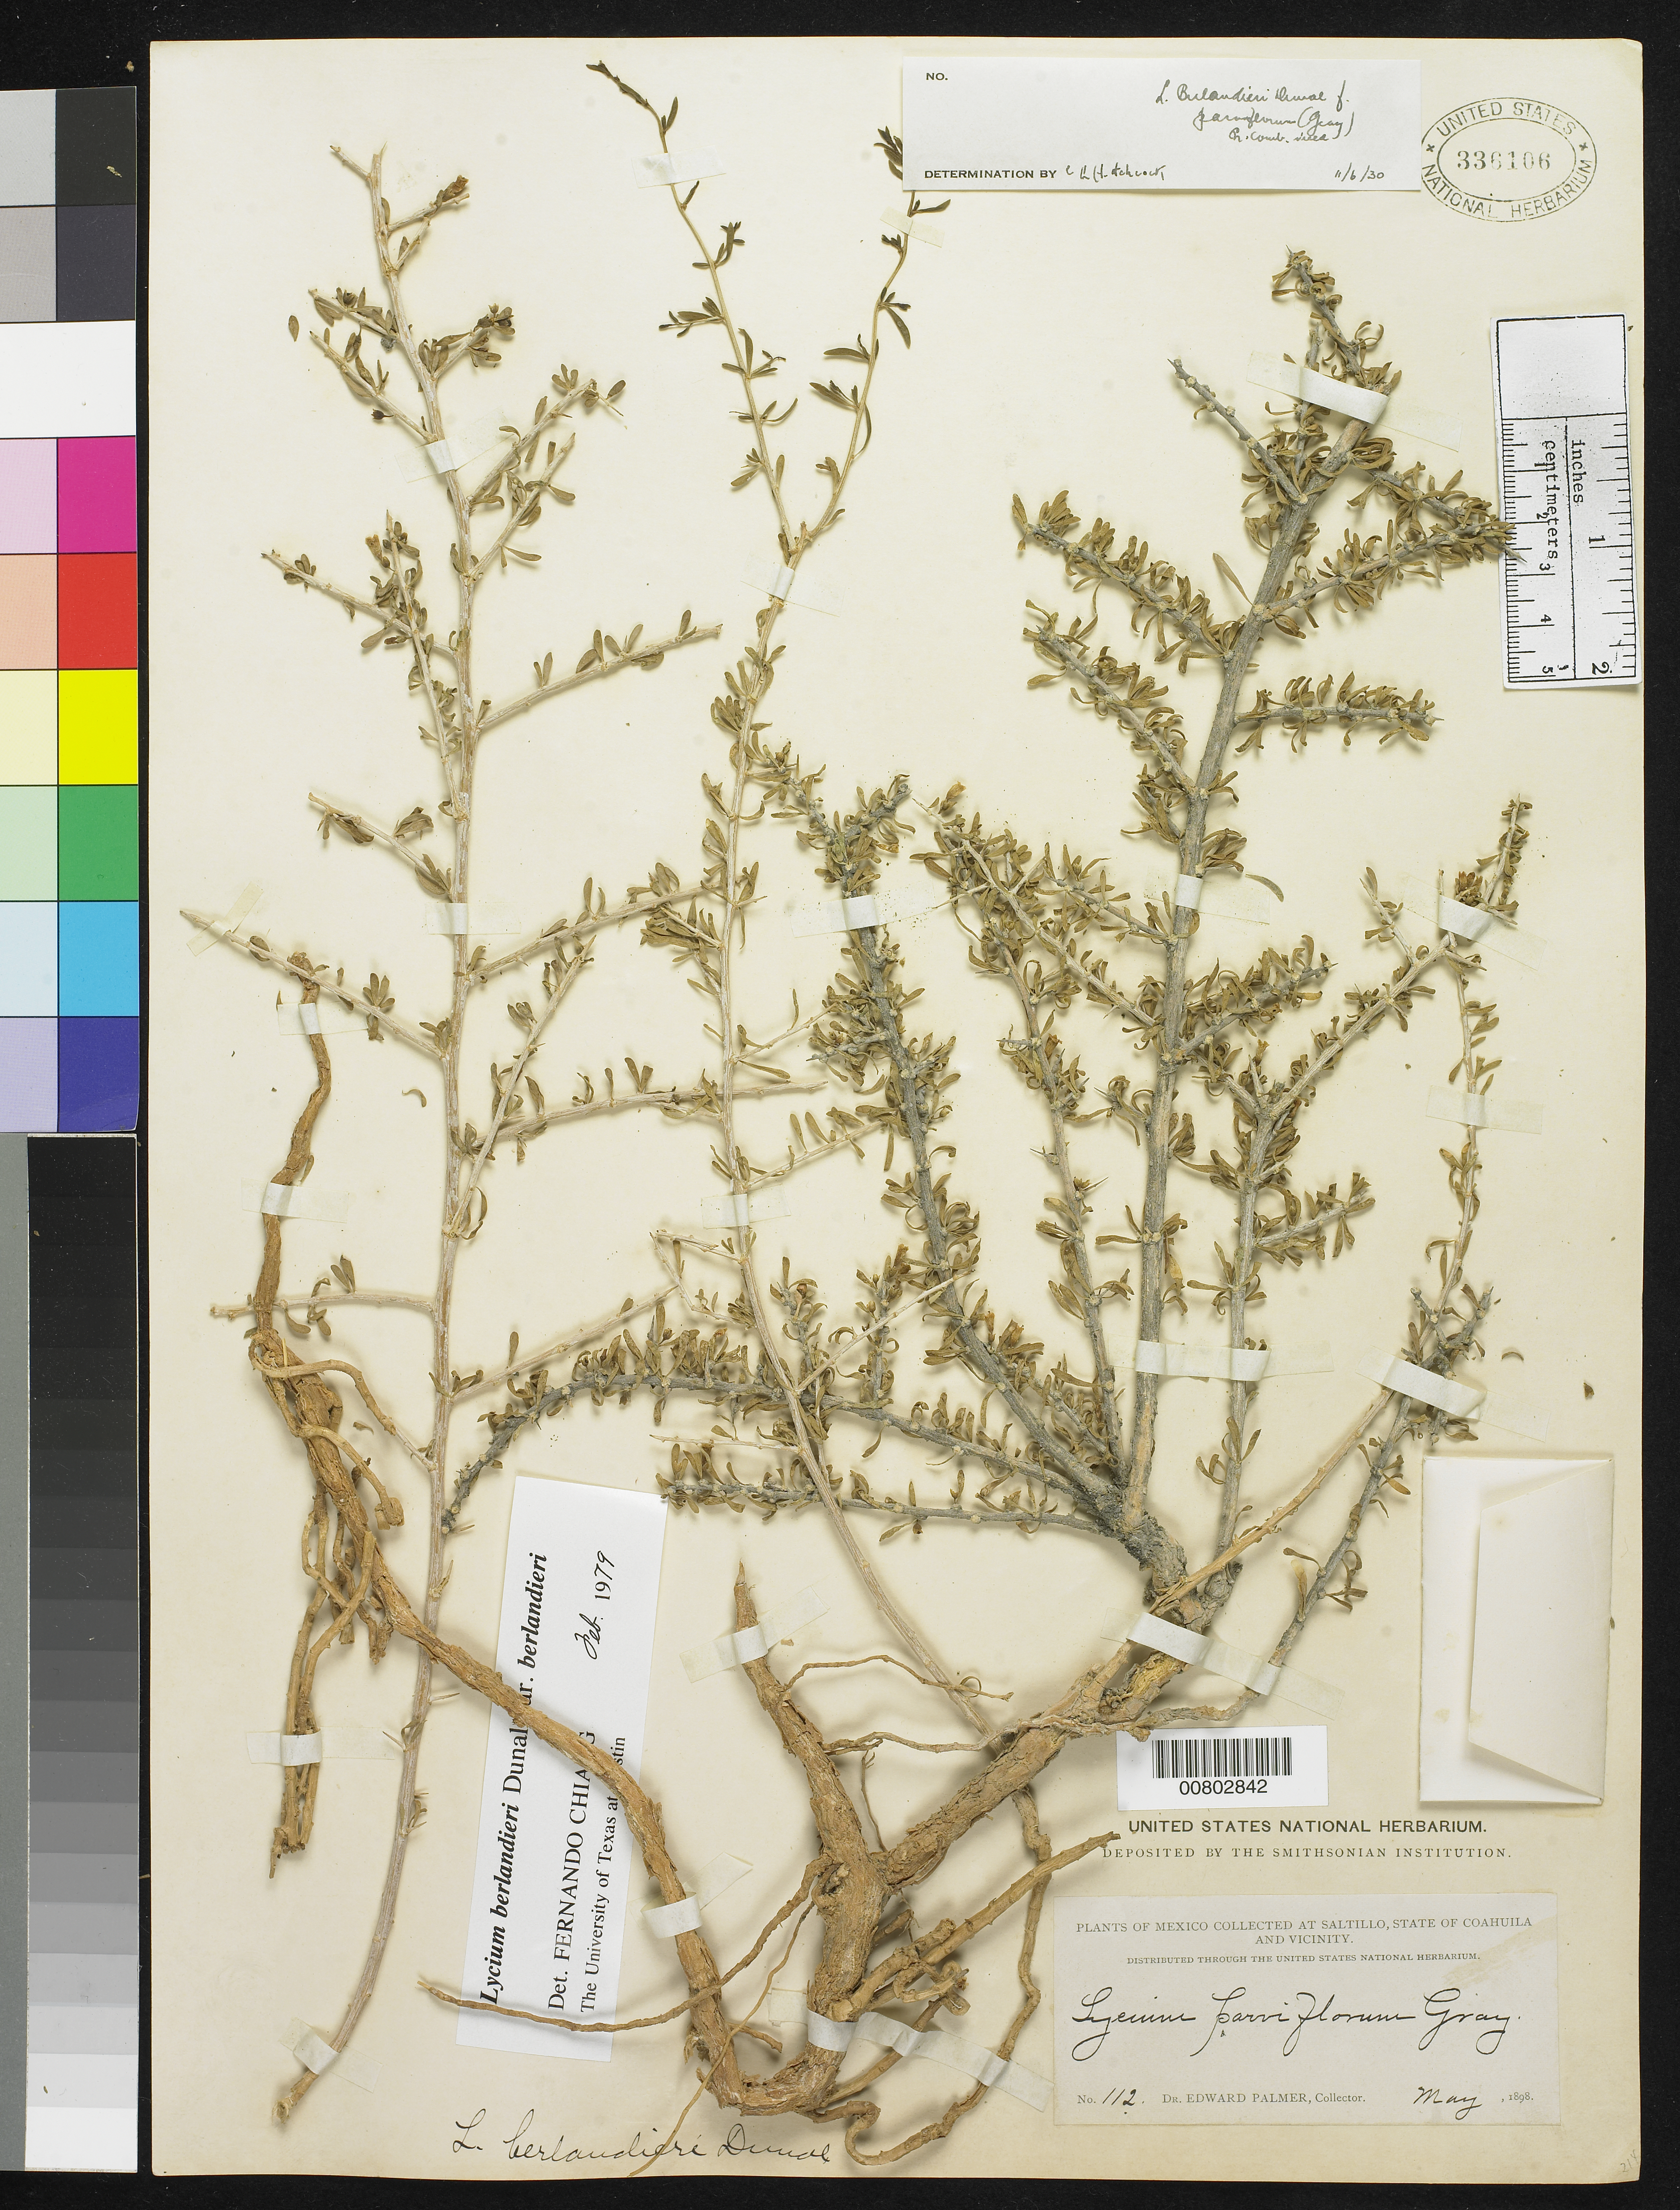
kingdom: Plantae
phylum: Tracheophyta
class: Magnoliopsida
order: Solanales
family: Solanaceae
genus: Lycium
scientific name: Lycium berlandieri var. berlandieri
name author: Dunal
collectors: E. Palmer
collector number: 112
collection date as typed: May 1898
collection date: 1898-05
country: Mexico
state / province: Coahuila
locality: Saltillo, Coahuila and vicinity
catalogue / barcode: US 336106